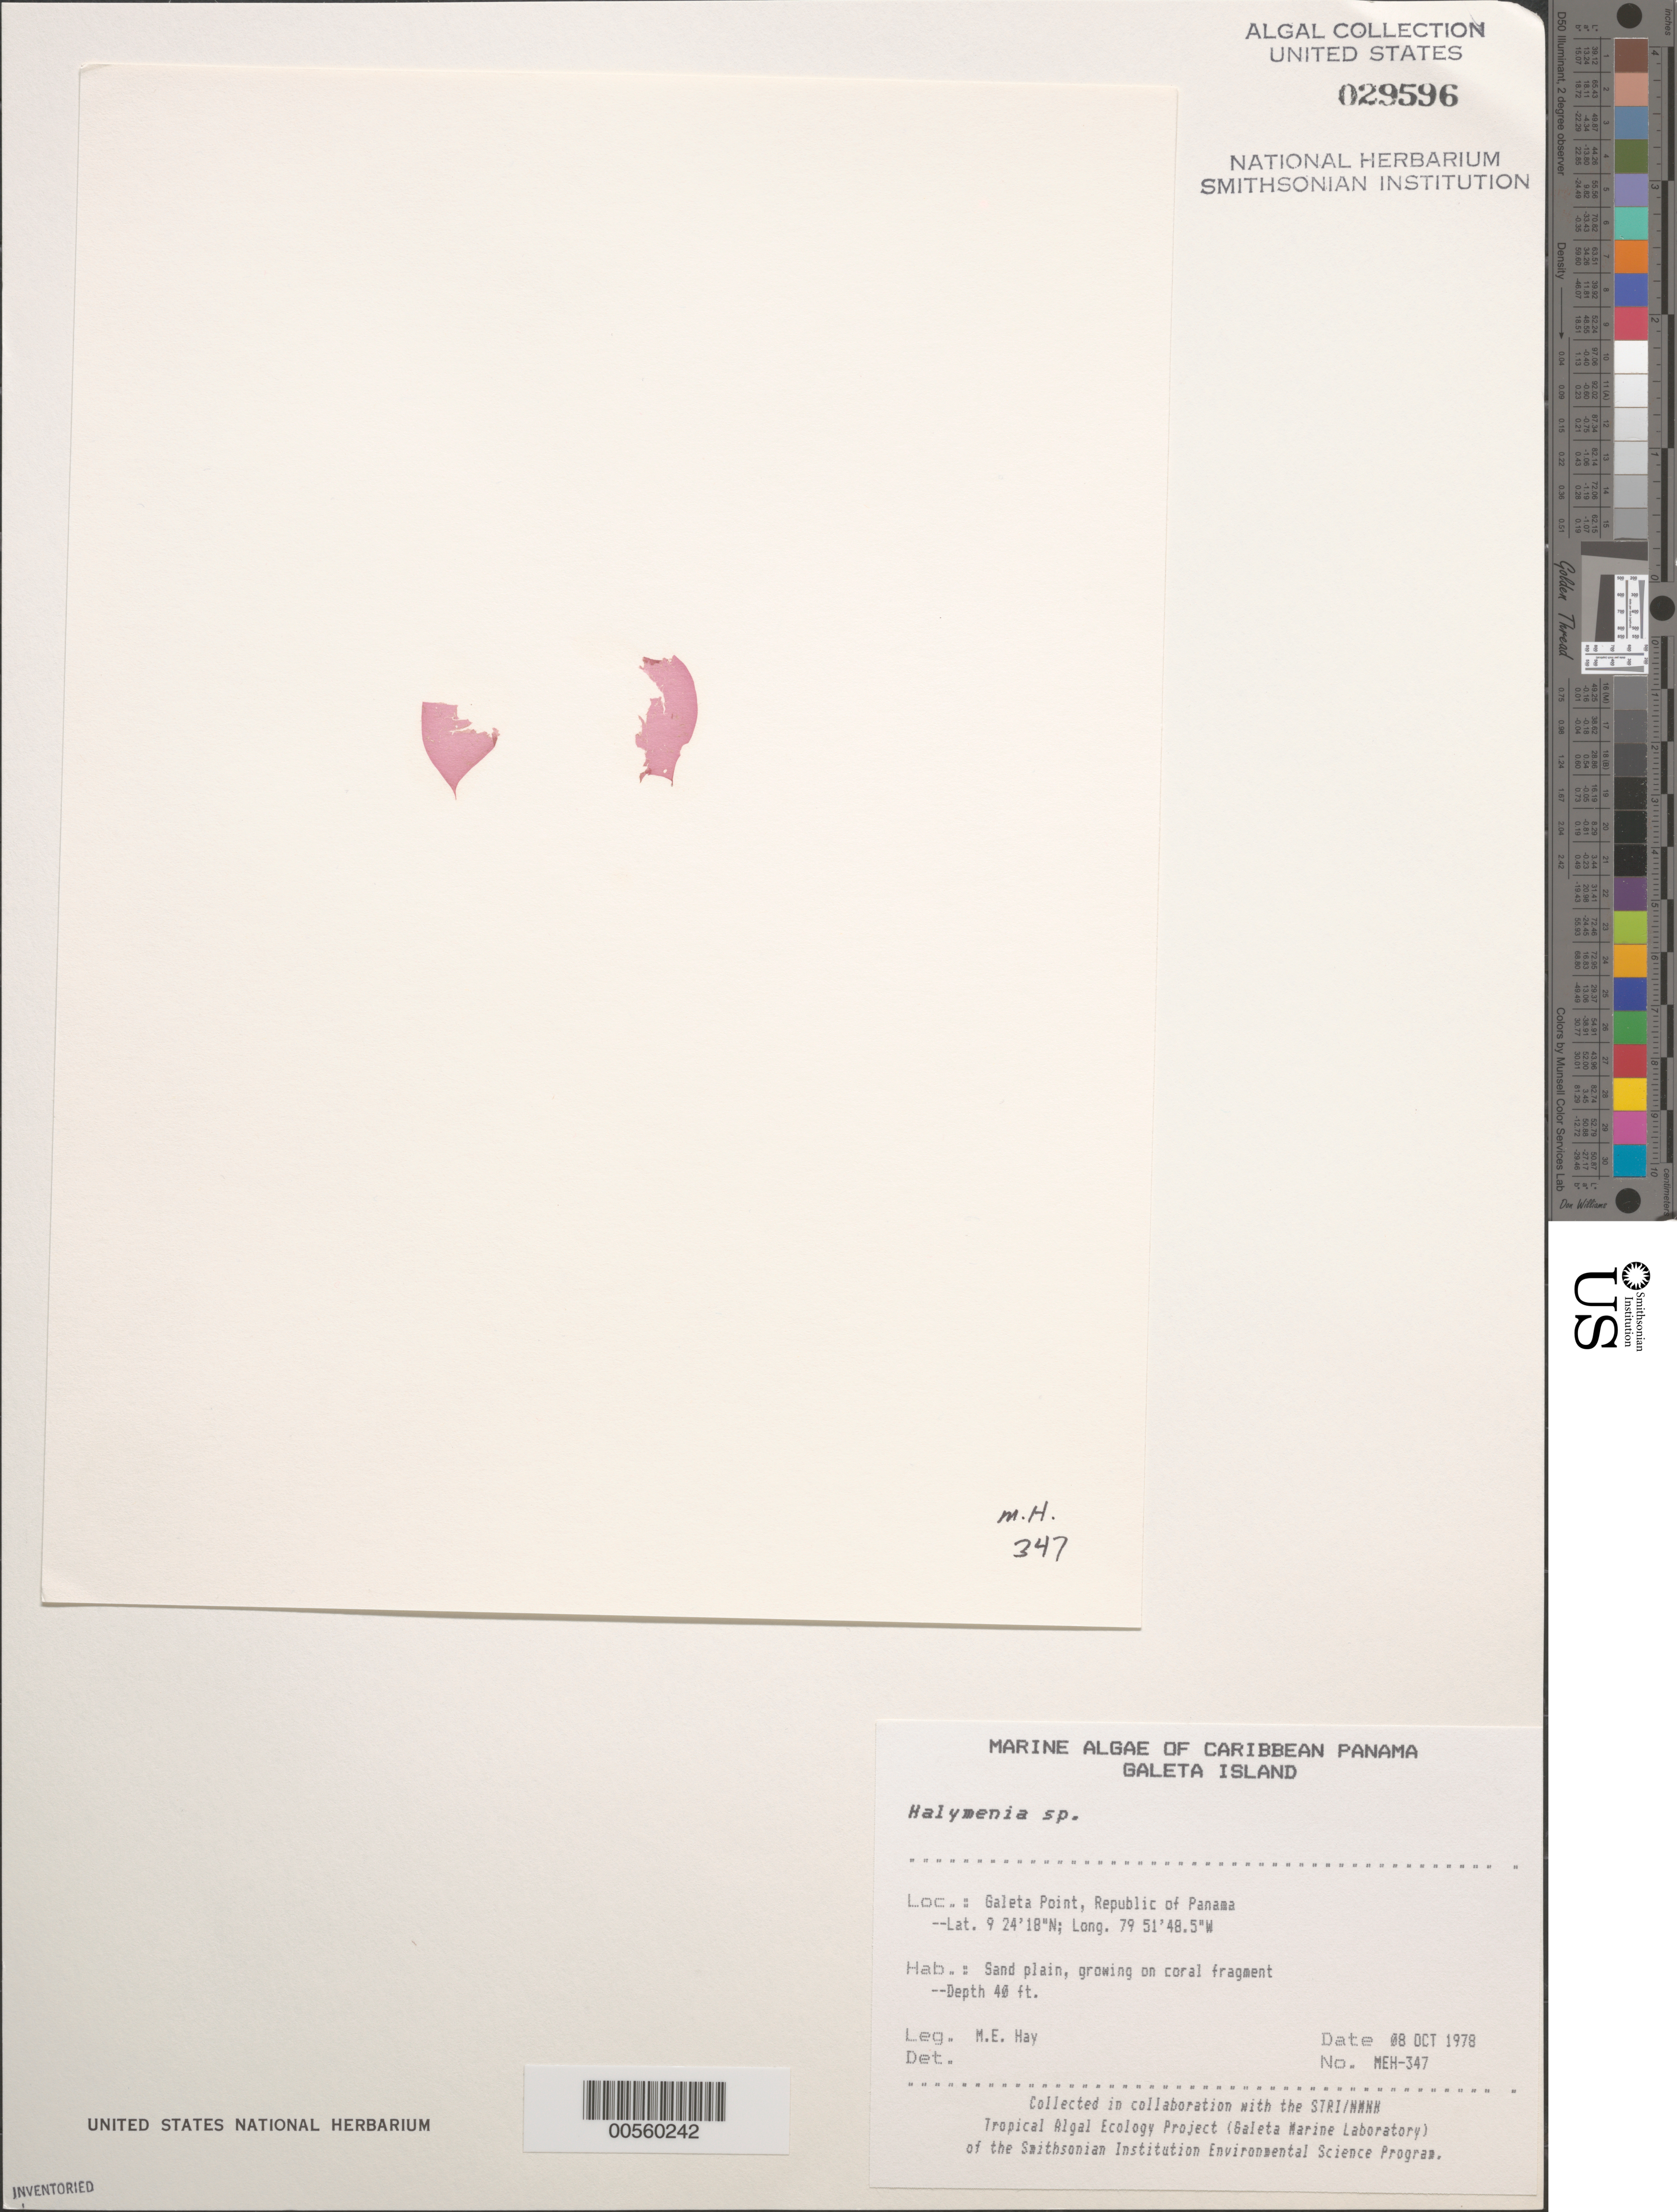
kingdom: Plantae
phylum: Rhodophyta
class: Florideophyceae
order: Halymeniales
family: Halymeniaceae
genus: Halymenia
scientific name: Halymenia sp.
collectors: M. E. Hay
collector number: MEH-347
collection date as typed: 08 Oct 1978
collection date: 1978-10-08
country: Panama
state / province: Colón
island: Galeta Island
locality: Galeta Point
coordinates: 9 24' 18" N, 79 51' 48.5" W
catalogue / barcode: US 29596